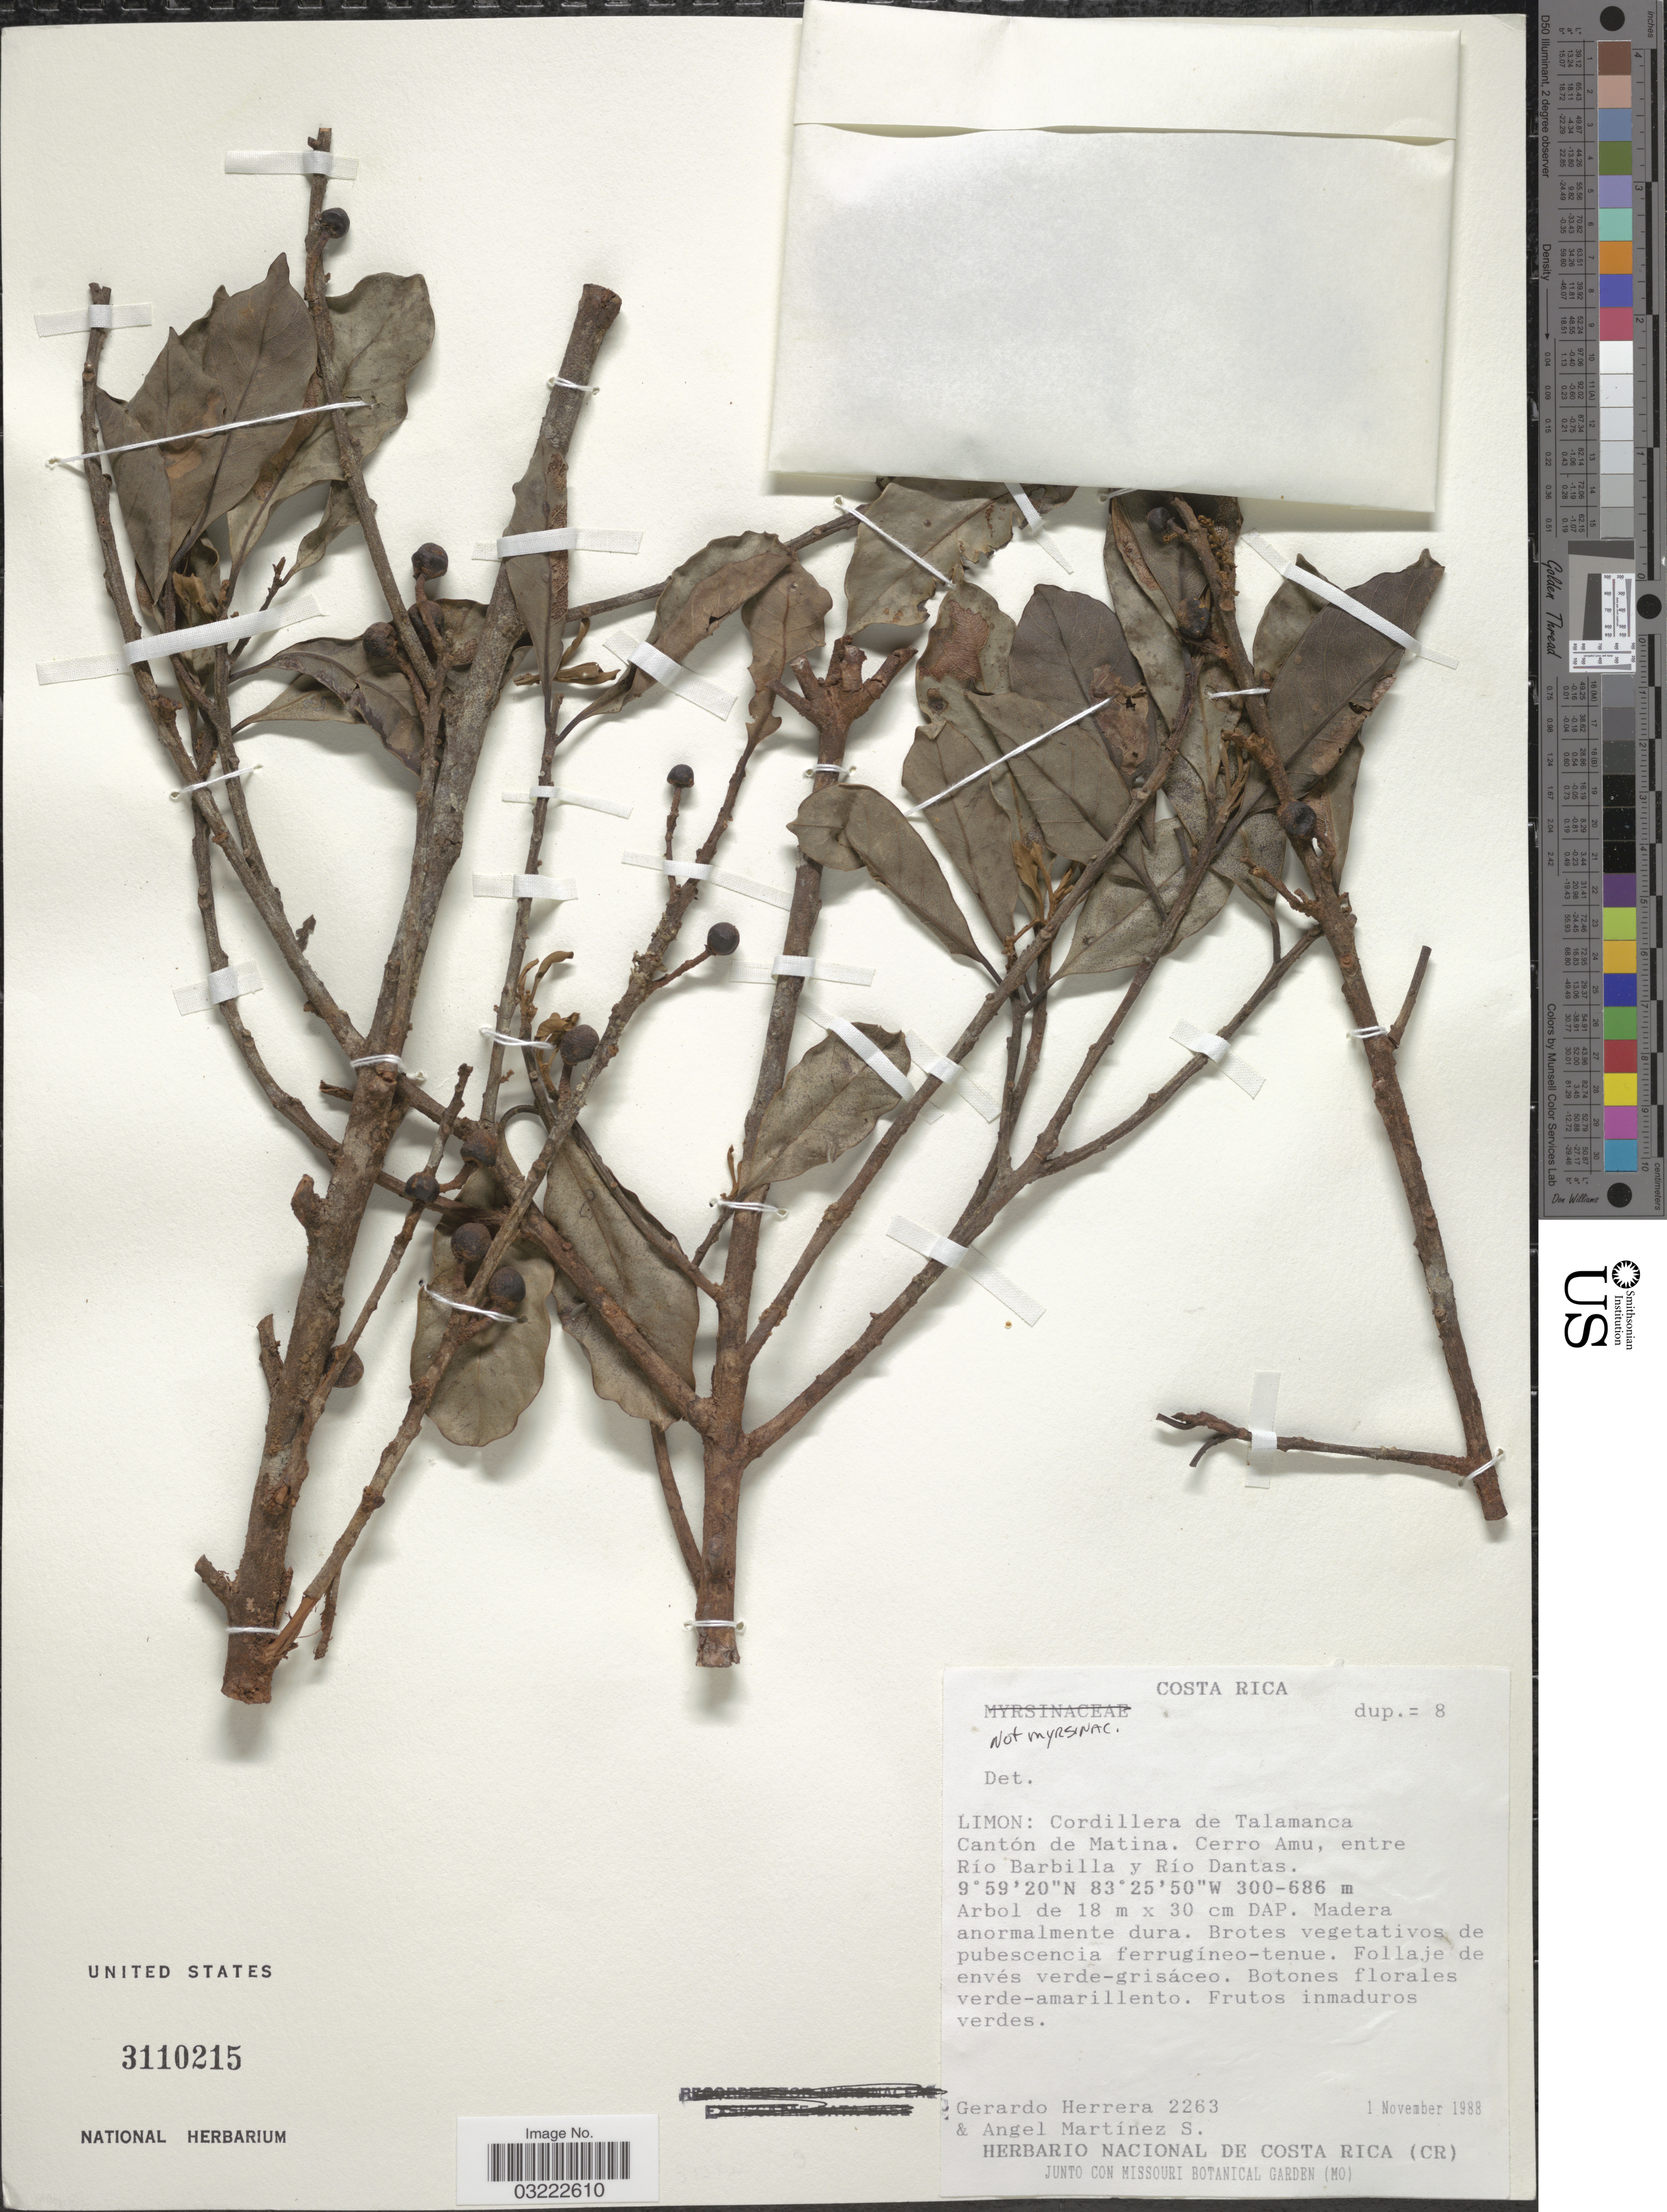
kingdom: Plantae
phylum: Tracheophyta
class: Magnoliopsida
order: Ericales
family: Sapotaceae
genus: Pouteria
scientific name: Pouteria sp.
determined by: Londoño-Echeverri, Y.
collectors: G. Herrera & A. Martínez S.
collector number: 2263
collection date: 1988-11-01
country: Costa Rica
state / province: Limón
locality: Cordillera de Talamanca, Cantón de Matina. Cerro Amu, entre Río Barbilla y Río Dantas.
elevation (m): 300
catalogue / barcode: US 3110215